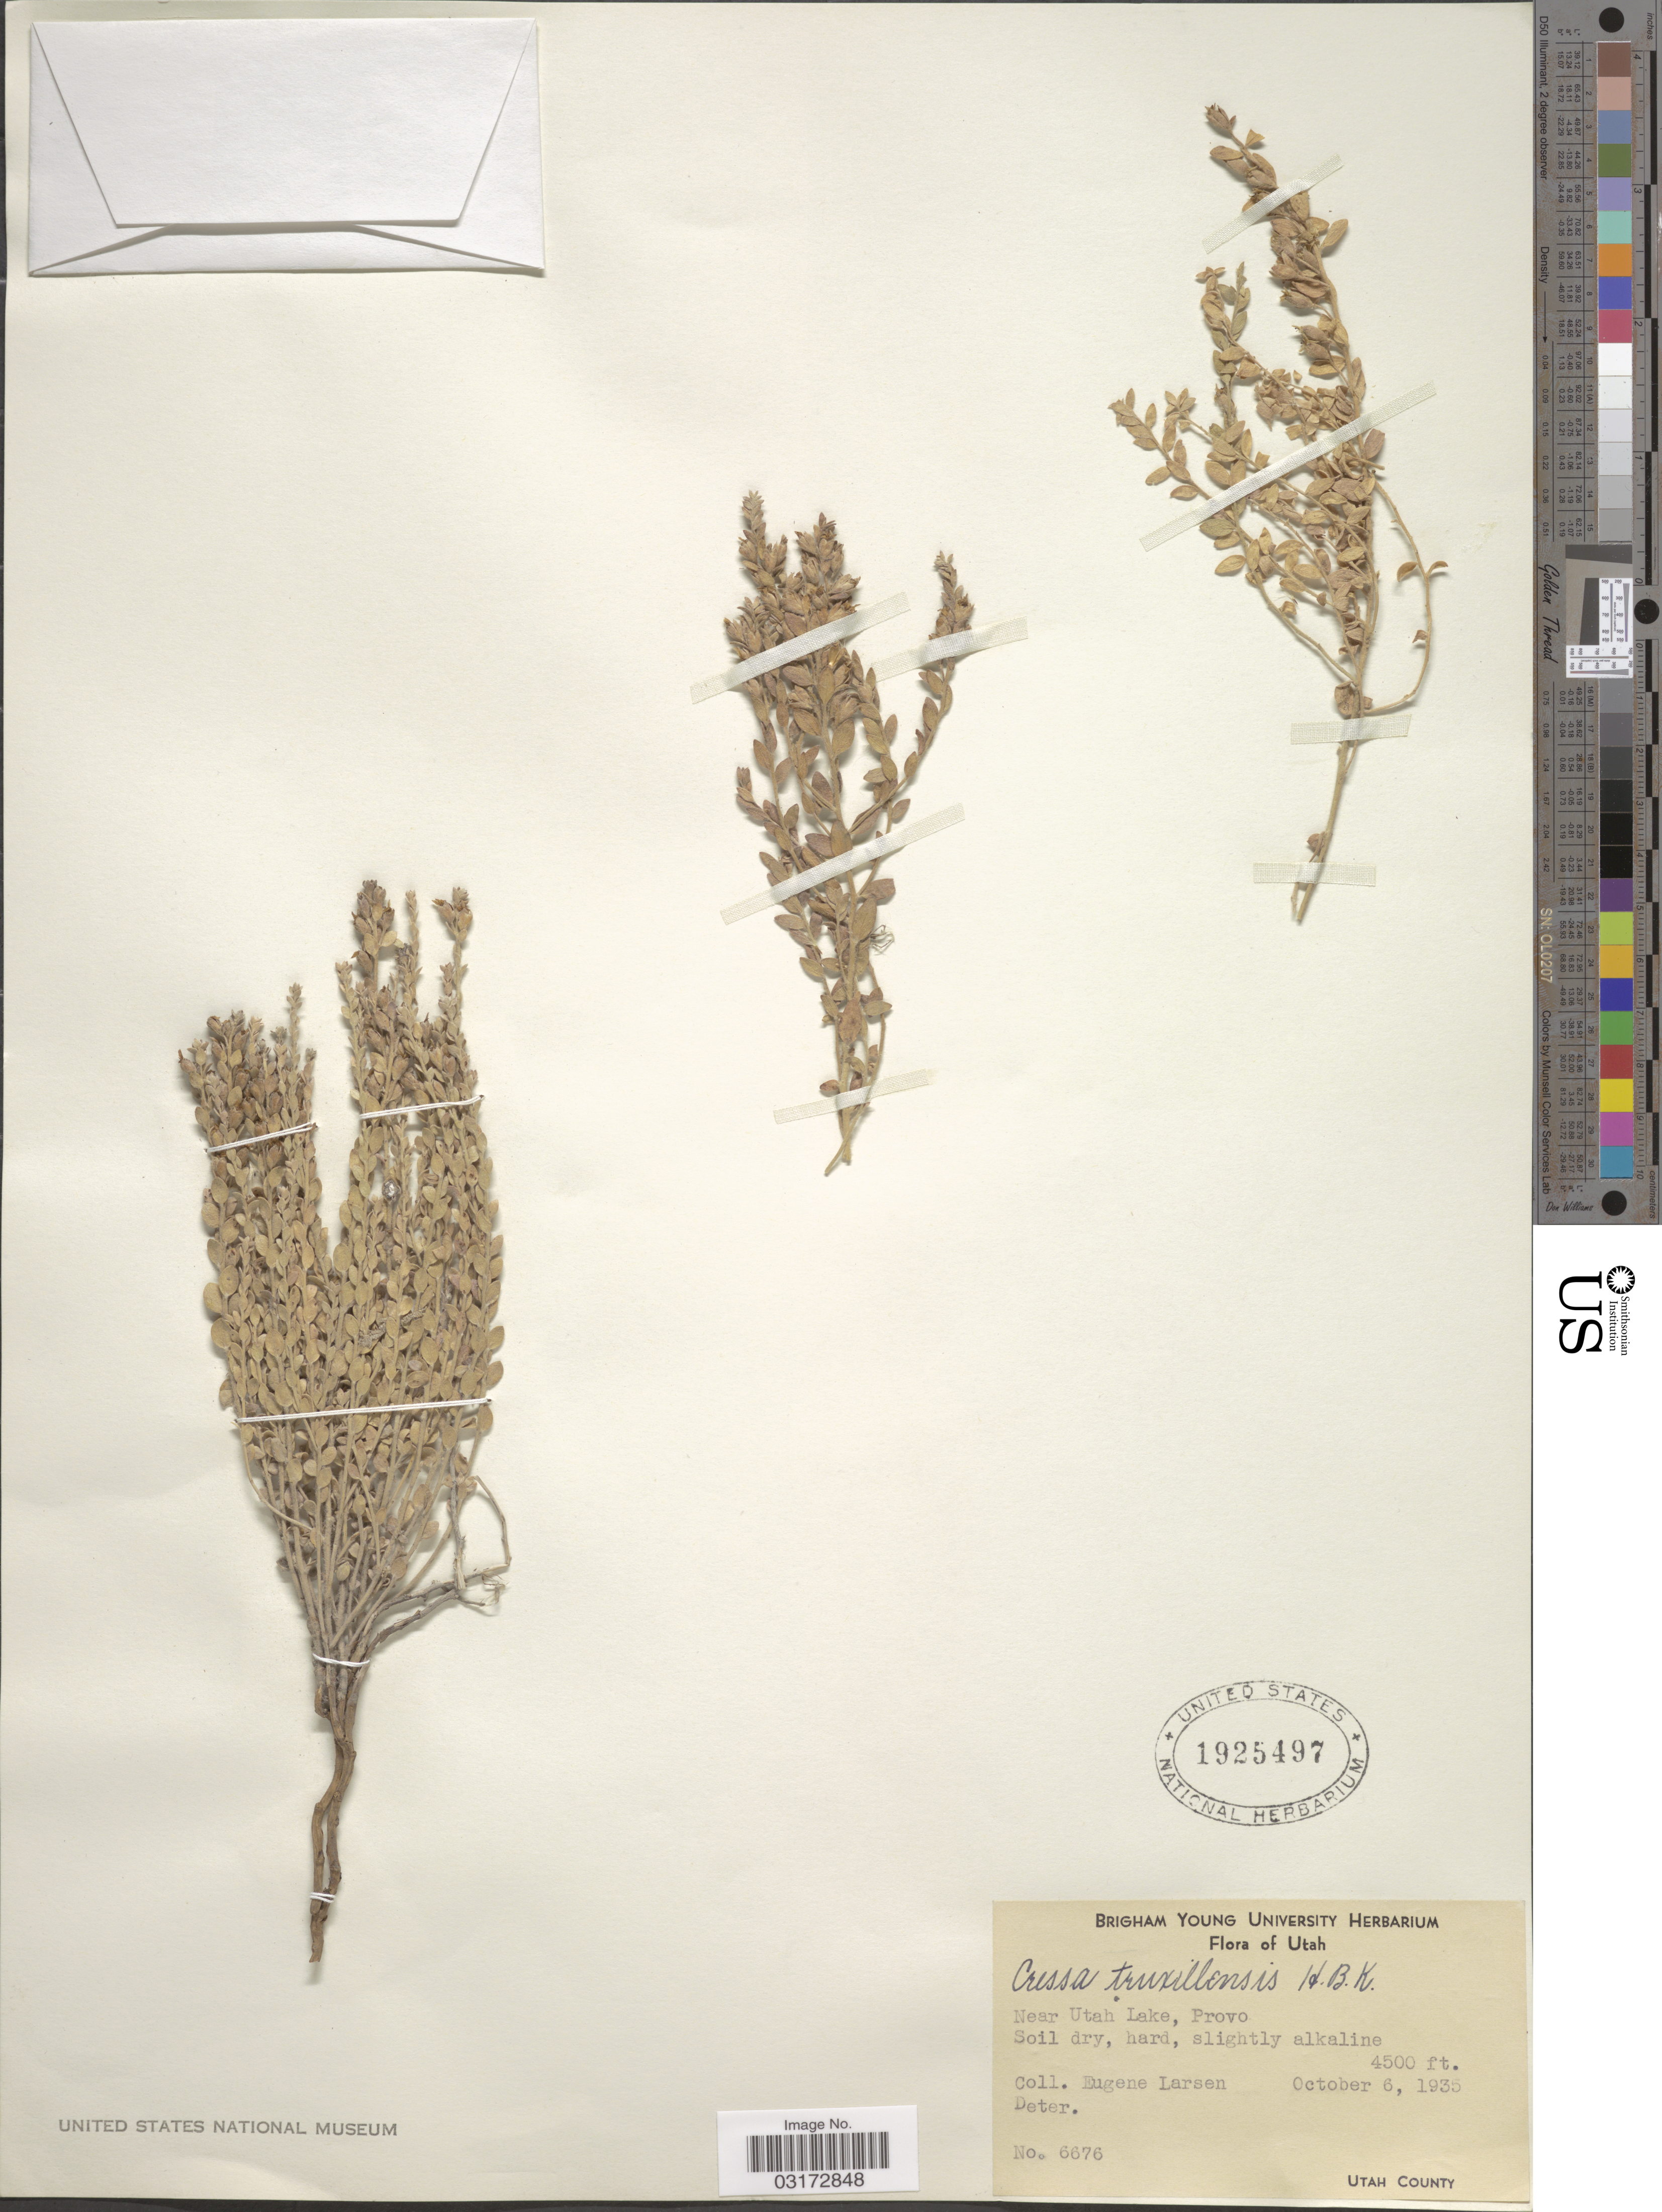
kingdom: Plantae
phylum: Tracheophyta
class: Magnoliopsida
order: Solanales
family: Convolvulaceae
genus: Cressa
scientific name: Cressa truxillensis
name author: Kunth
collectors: E. Larsen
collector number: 6676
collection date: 1935-10-06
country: United States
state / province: Utah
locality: Near Utah Lake, Provo.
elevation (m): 1372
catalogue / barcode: US 1925497